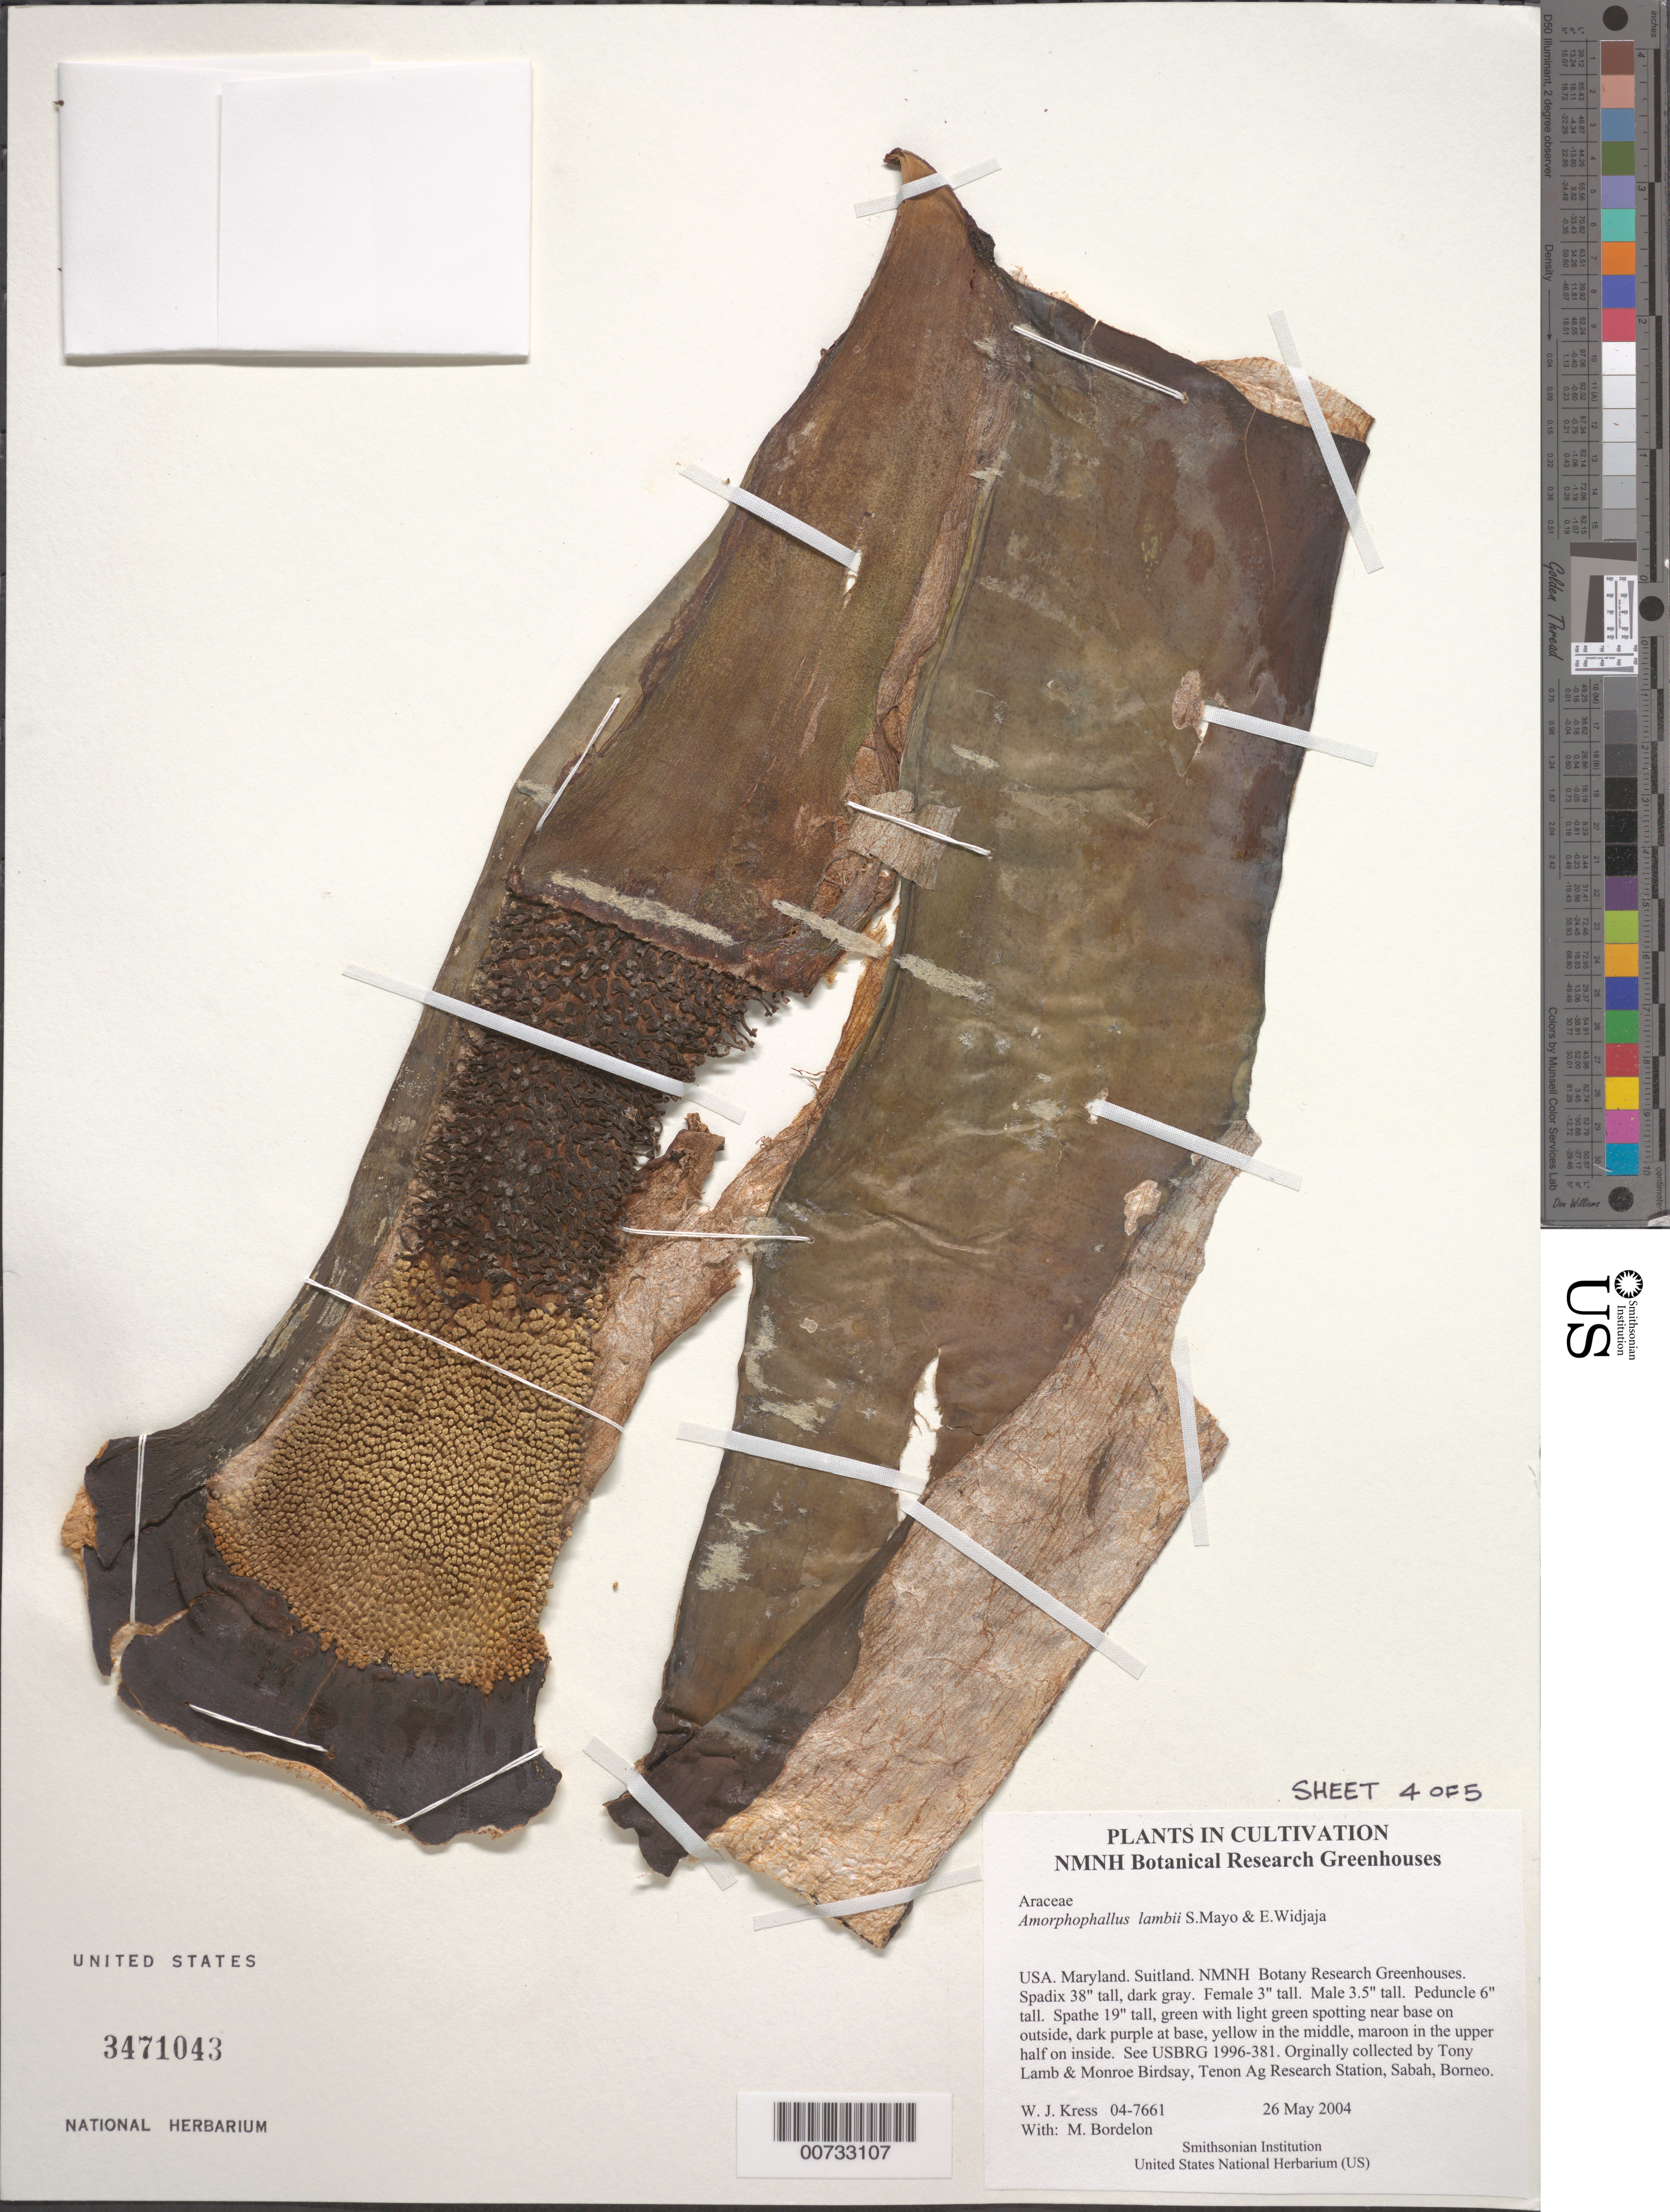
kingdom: Plantae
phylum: Tracheophyta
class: Liliopsida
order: Alismatales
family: Araceae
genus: Amorphophallus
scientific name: Amorphophallus lambii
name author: Mayo & Widjaja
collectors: W. J. Kress & M. Bordelon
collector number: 04-7661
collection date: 2004-05-26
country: United States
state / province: Maryland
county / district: Prince George's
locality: NMNH Botany Research Greenhouses. Suitland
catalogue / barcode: US 3471043